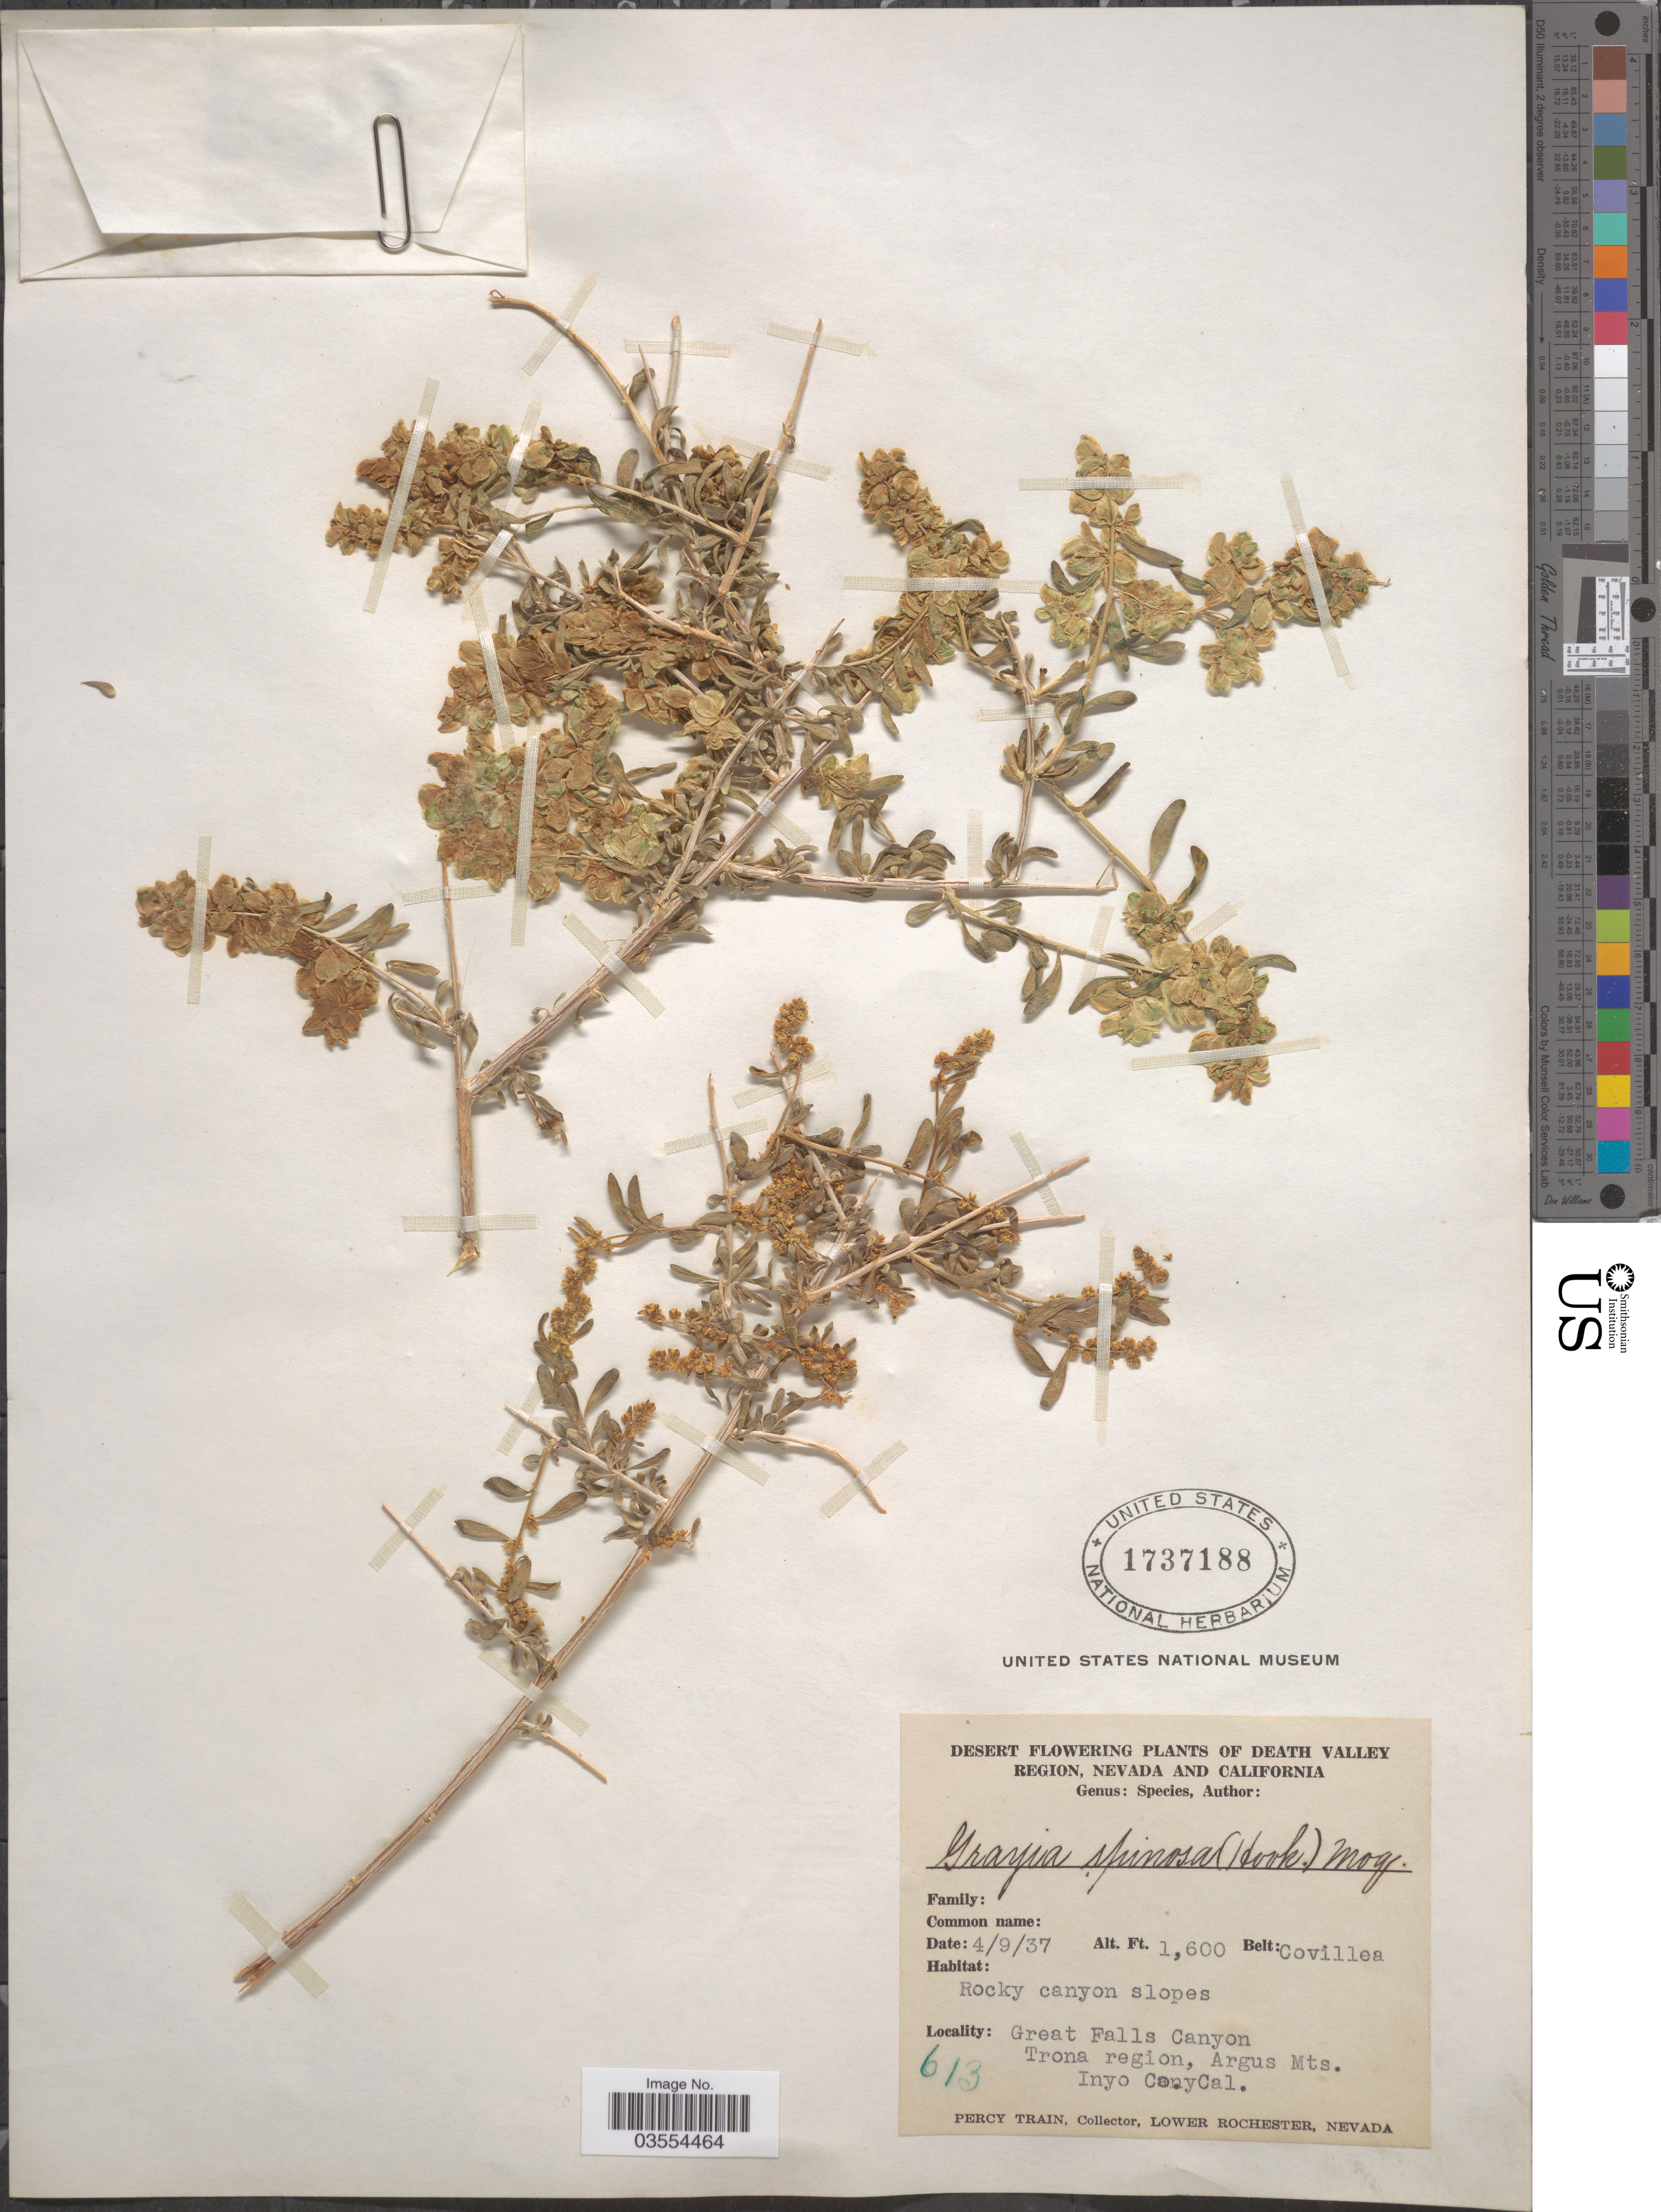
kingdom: Plantae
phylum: Tracheophyta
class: Magnoliopsida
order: Caryophyllales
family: Amaranthaceae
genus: Grayia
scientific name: Grayia spinosa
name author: (Hook.) Moq.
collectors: P. Train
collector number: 613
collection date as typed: Transcribed d/m/y: 9/4/37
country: United States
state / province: California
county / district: Inyo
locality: Belt: Covillea. [unsure placement] Great Falls Canyon. Trona region, Argus Mts. Inyo Co.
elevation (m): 488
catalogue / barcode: US 1737188